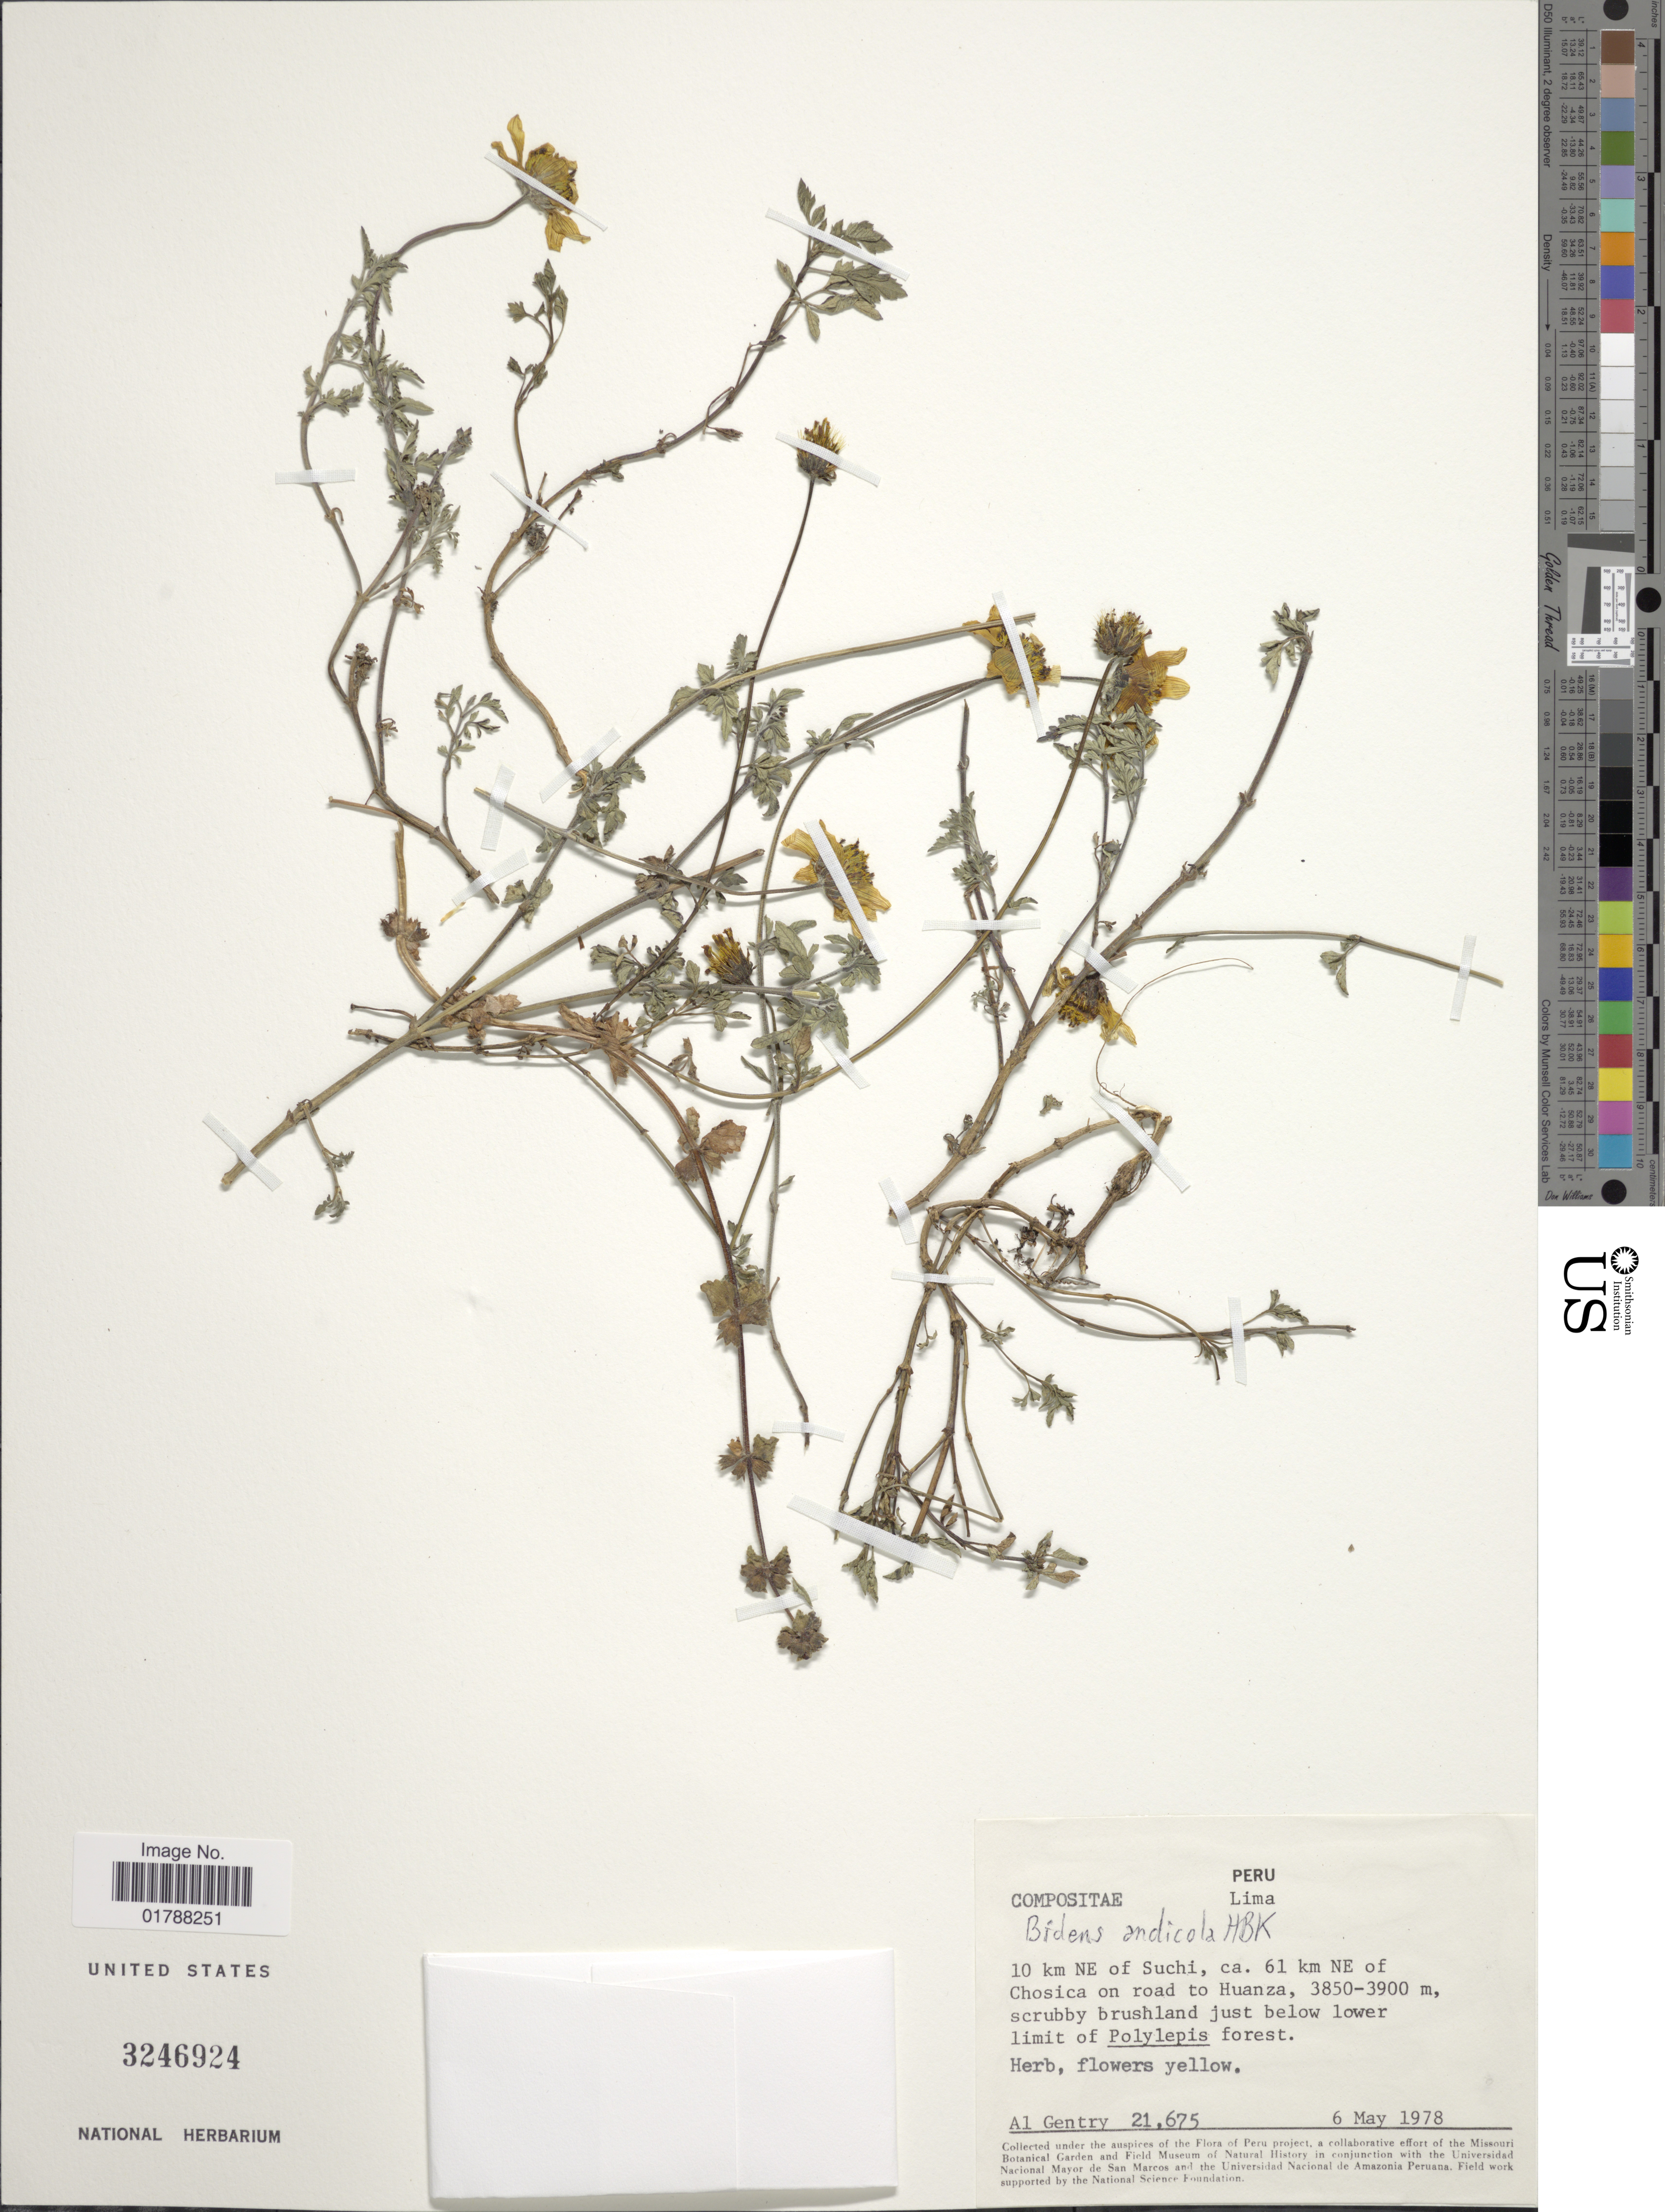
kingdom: Plantae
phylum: Tracheophyta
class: Magnoliopsida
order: Asterales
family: Asteraceae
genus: Bidens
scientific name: Bidens andicola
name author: Kunth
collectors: A. H. Gentry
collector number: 21675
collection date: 1978-05-06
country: Peru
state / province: Lima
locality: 10 km NE of Suchi, ca. 61 km NE of Chosica on road to Huanza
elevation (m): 3850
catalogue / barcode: US 3246924